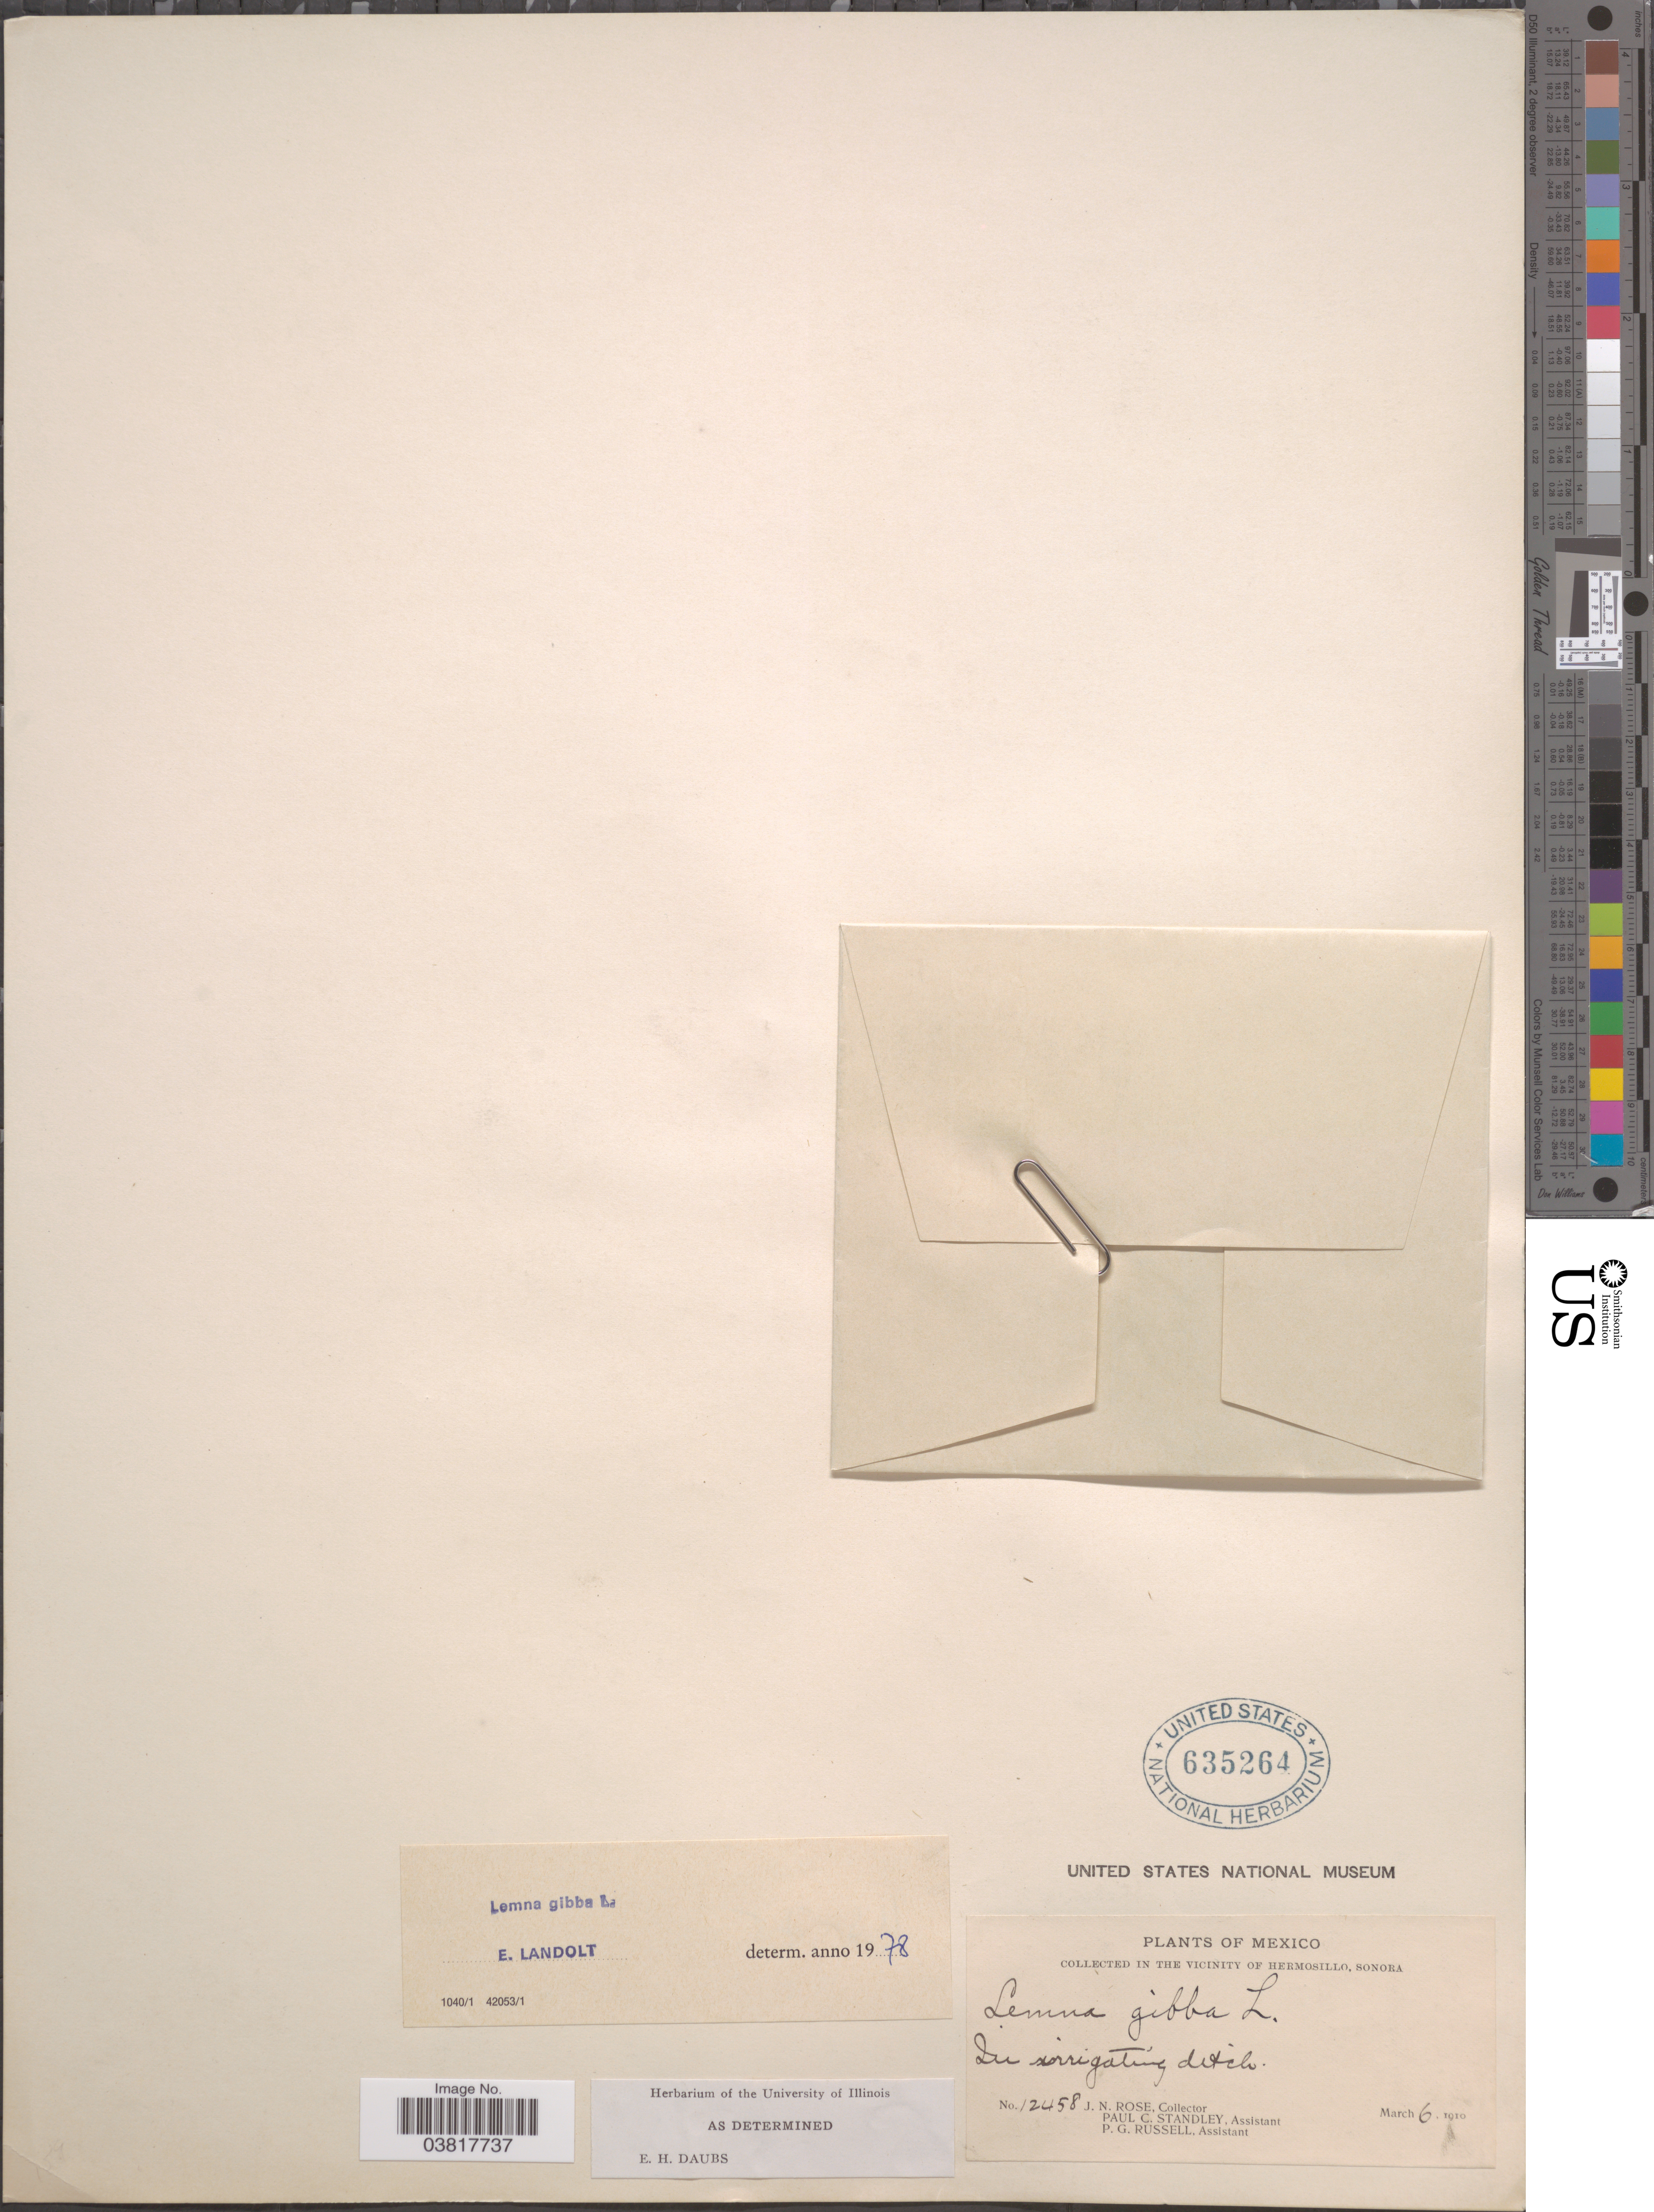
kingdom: Plantae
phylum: Tracheophyta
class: Liliopsida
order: Alismatales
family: Araceae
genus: Lemna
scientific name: Lemna gibba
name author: L.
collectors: J. N. Rose, P. C. Standley & P. G. Russell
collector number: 12458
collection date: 1910-03-06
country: Mexico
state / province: Sonora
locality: In the Vicinity of Hermosillo. In irrigating ditch.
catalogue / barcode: US 635264